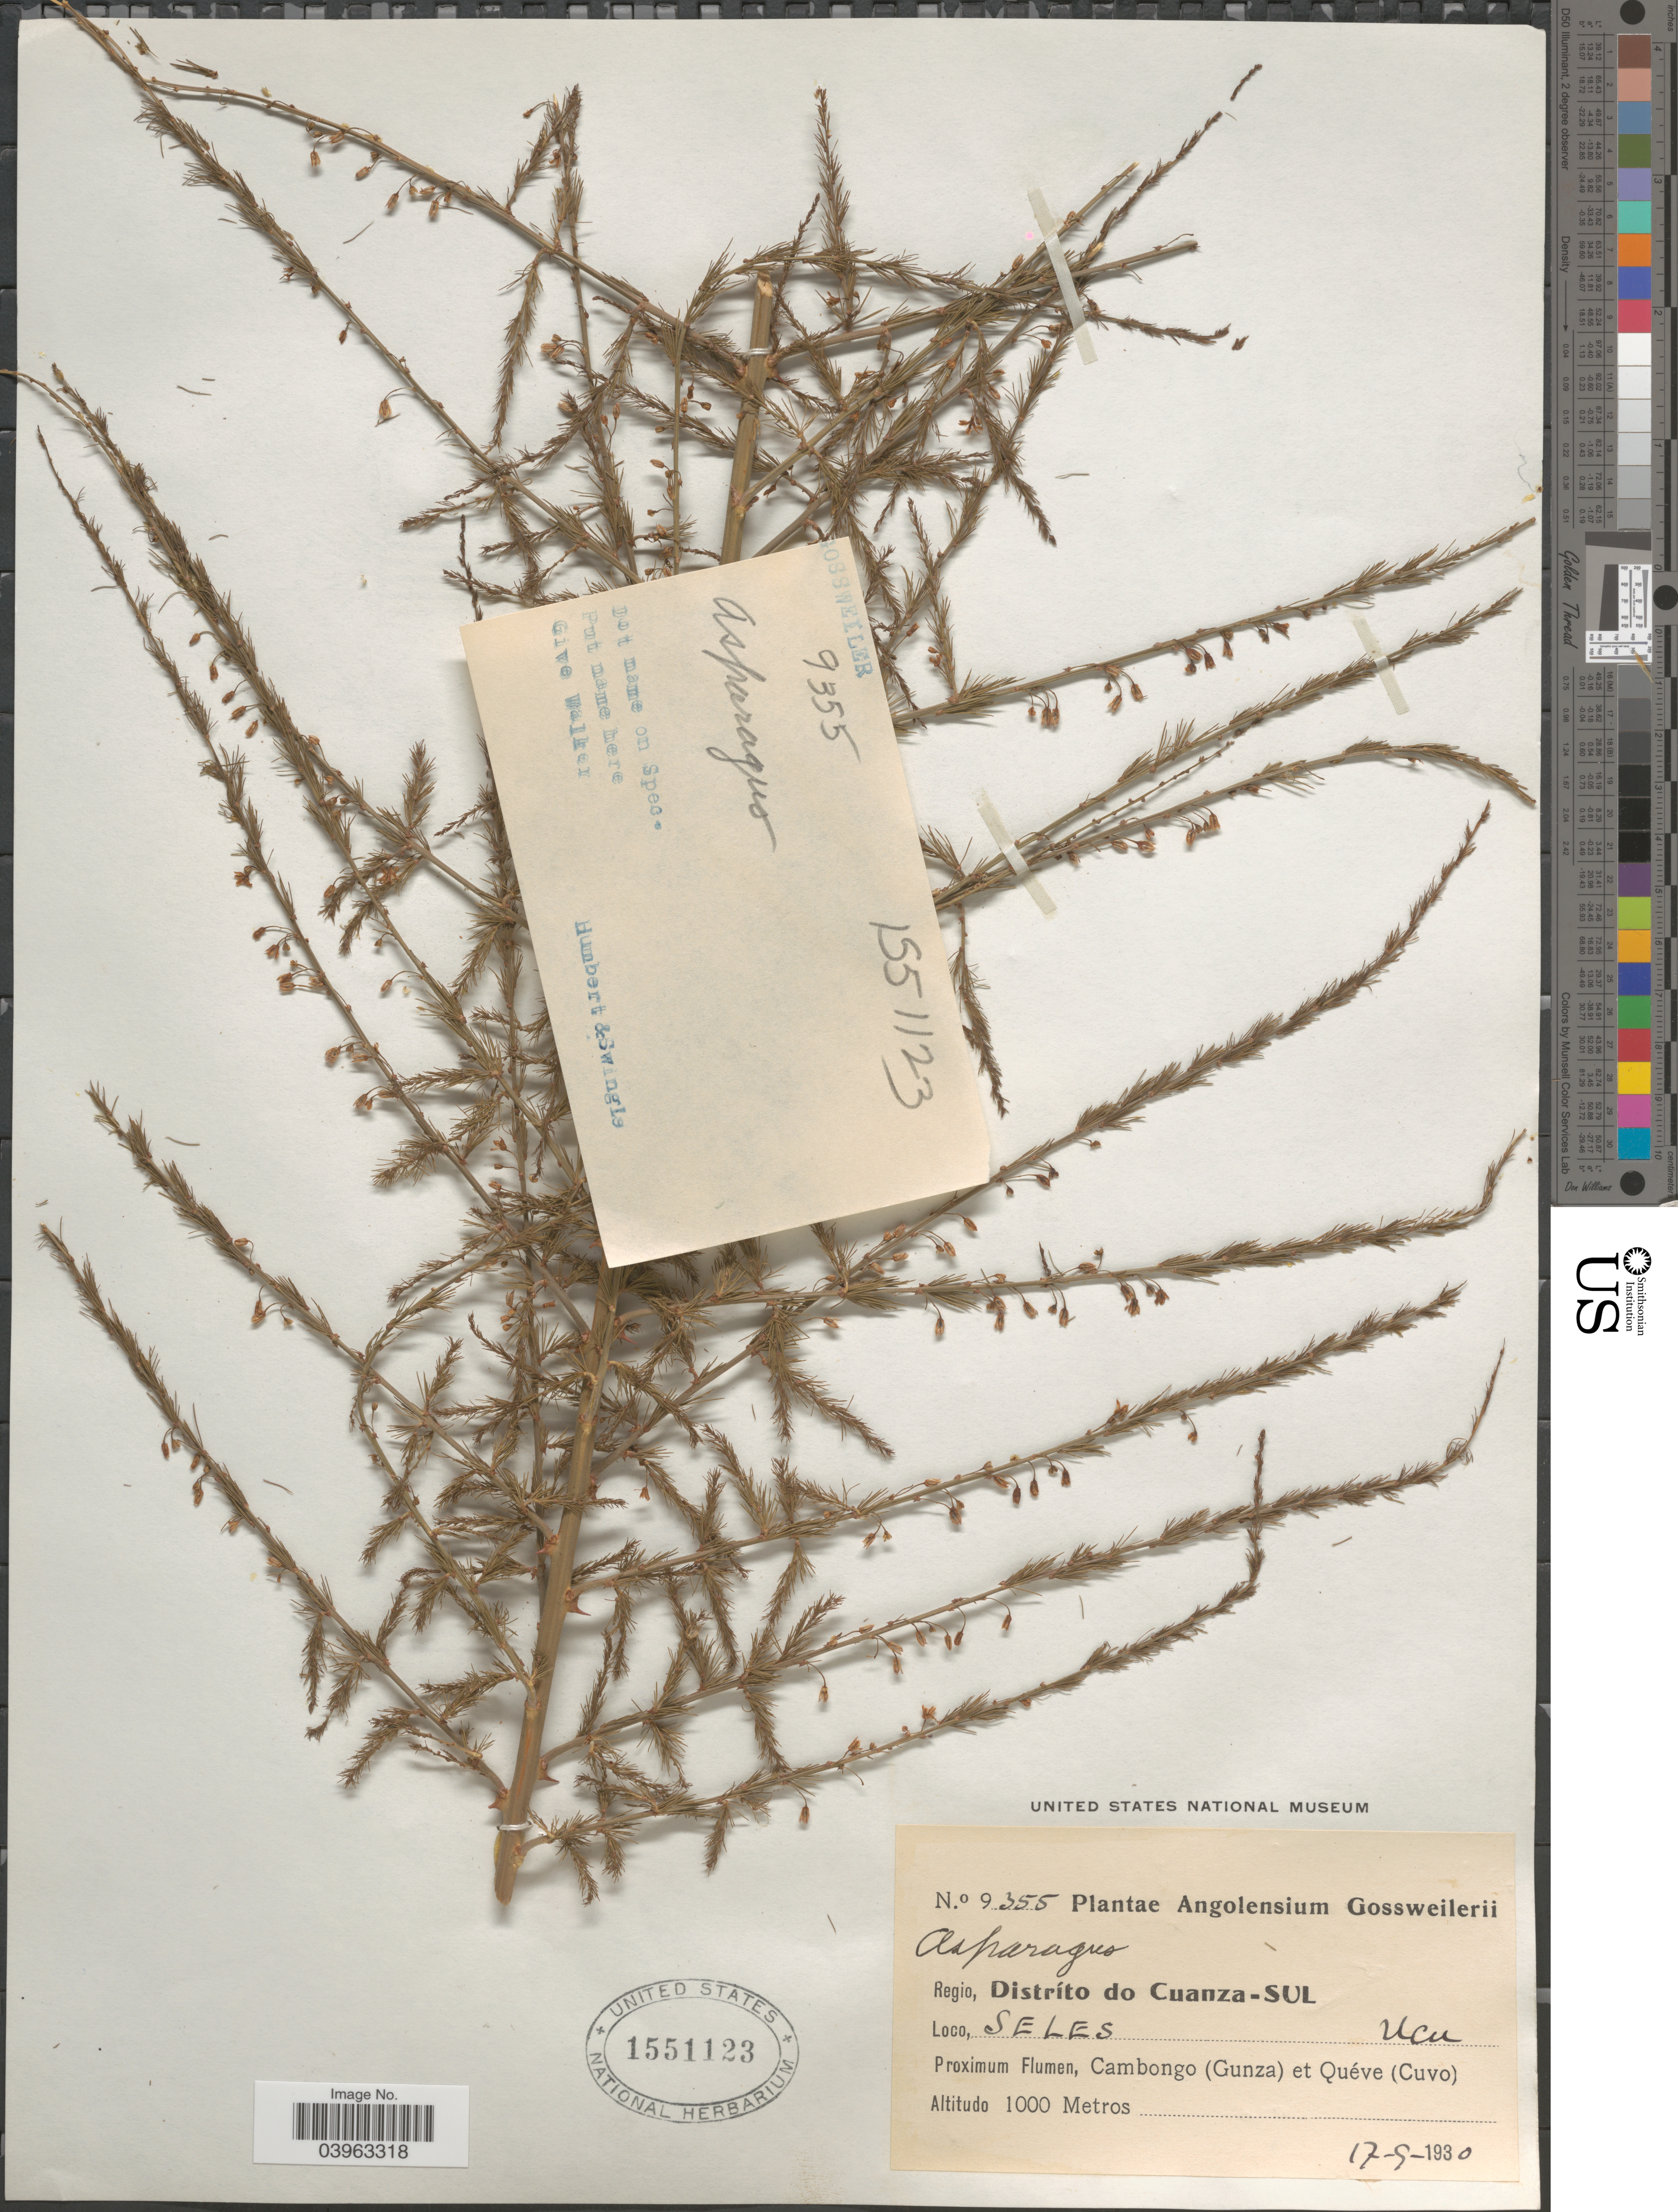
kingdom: Plantae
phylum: Tracheophyta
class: Liliopsida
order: Asparagales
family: Asparagaceae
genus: Asparagus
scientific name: Asparagus sp.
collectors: -. Gossweiler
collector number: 9355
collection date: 1930-09-17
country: Angola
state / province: Cuanza Sul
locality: Regio, Distríto do Cuanza-Sul. Seles Ucu. Cambongo (Gunza) et Quéve (Cuvo). [unsure placement]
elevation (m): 1000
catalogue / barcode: US 1551123